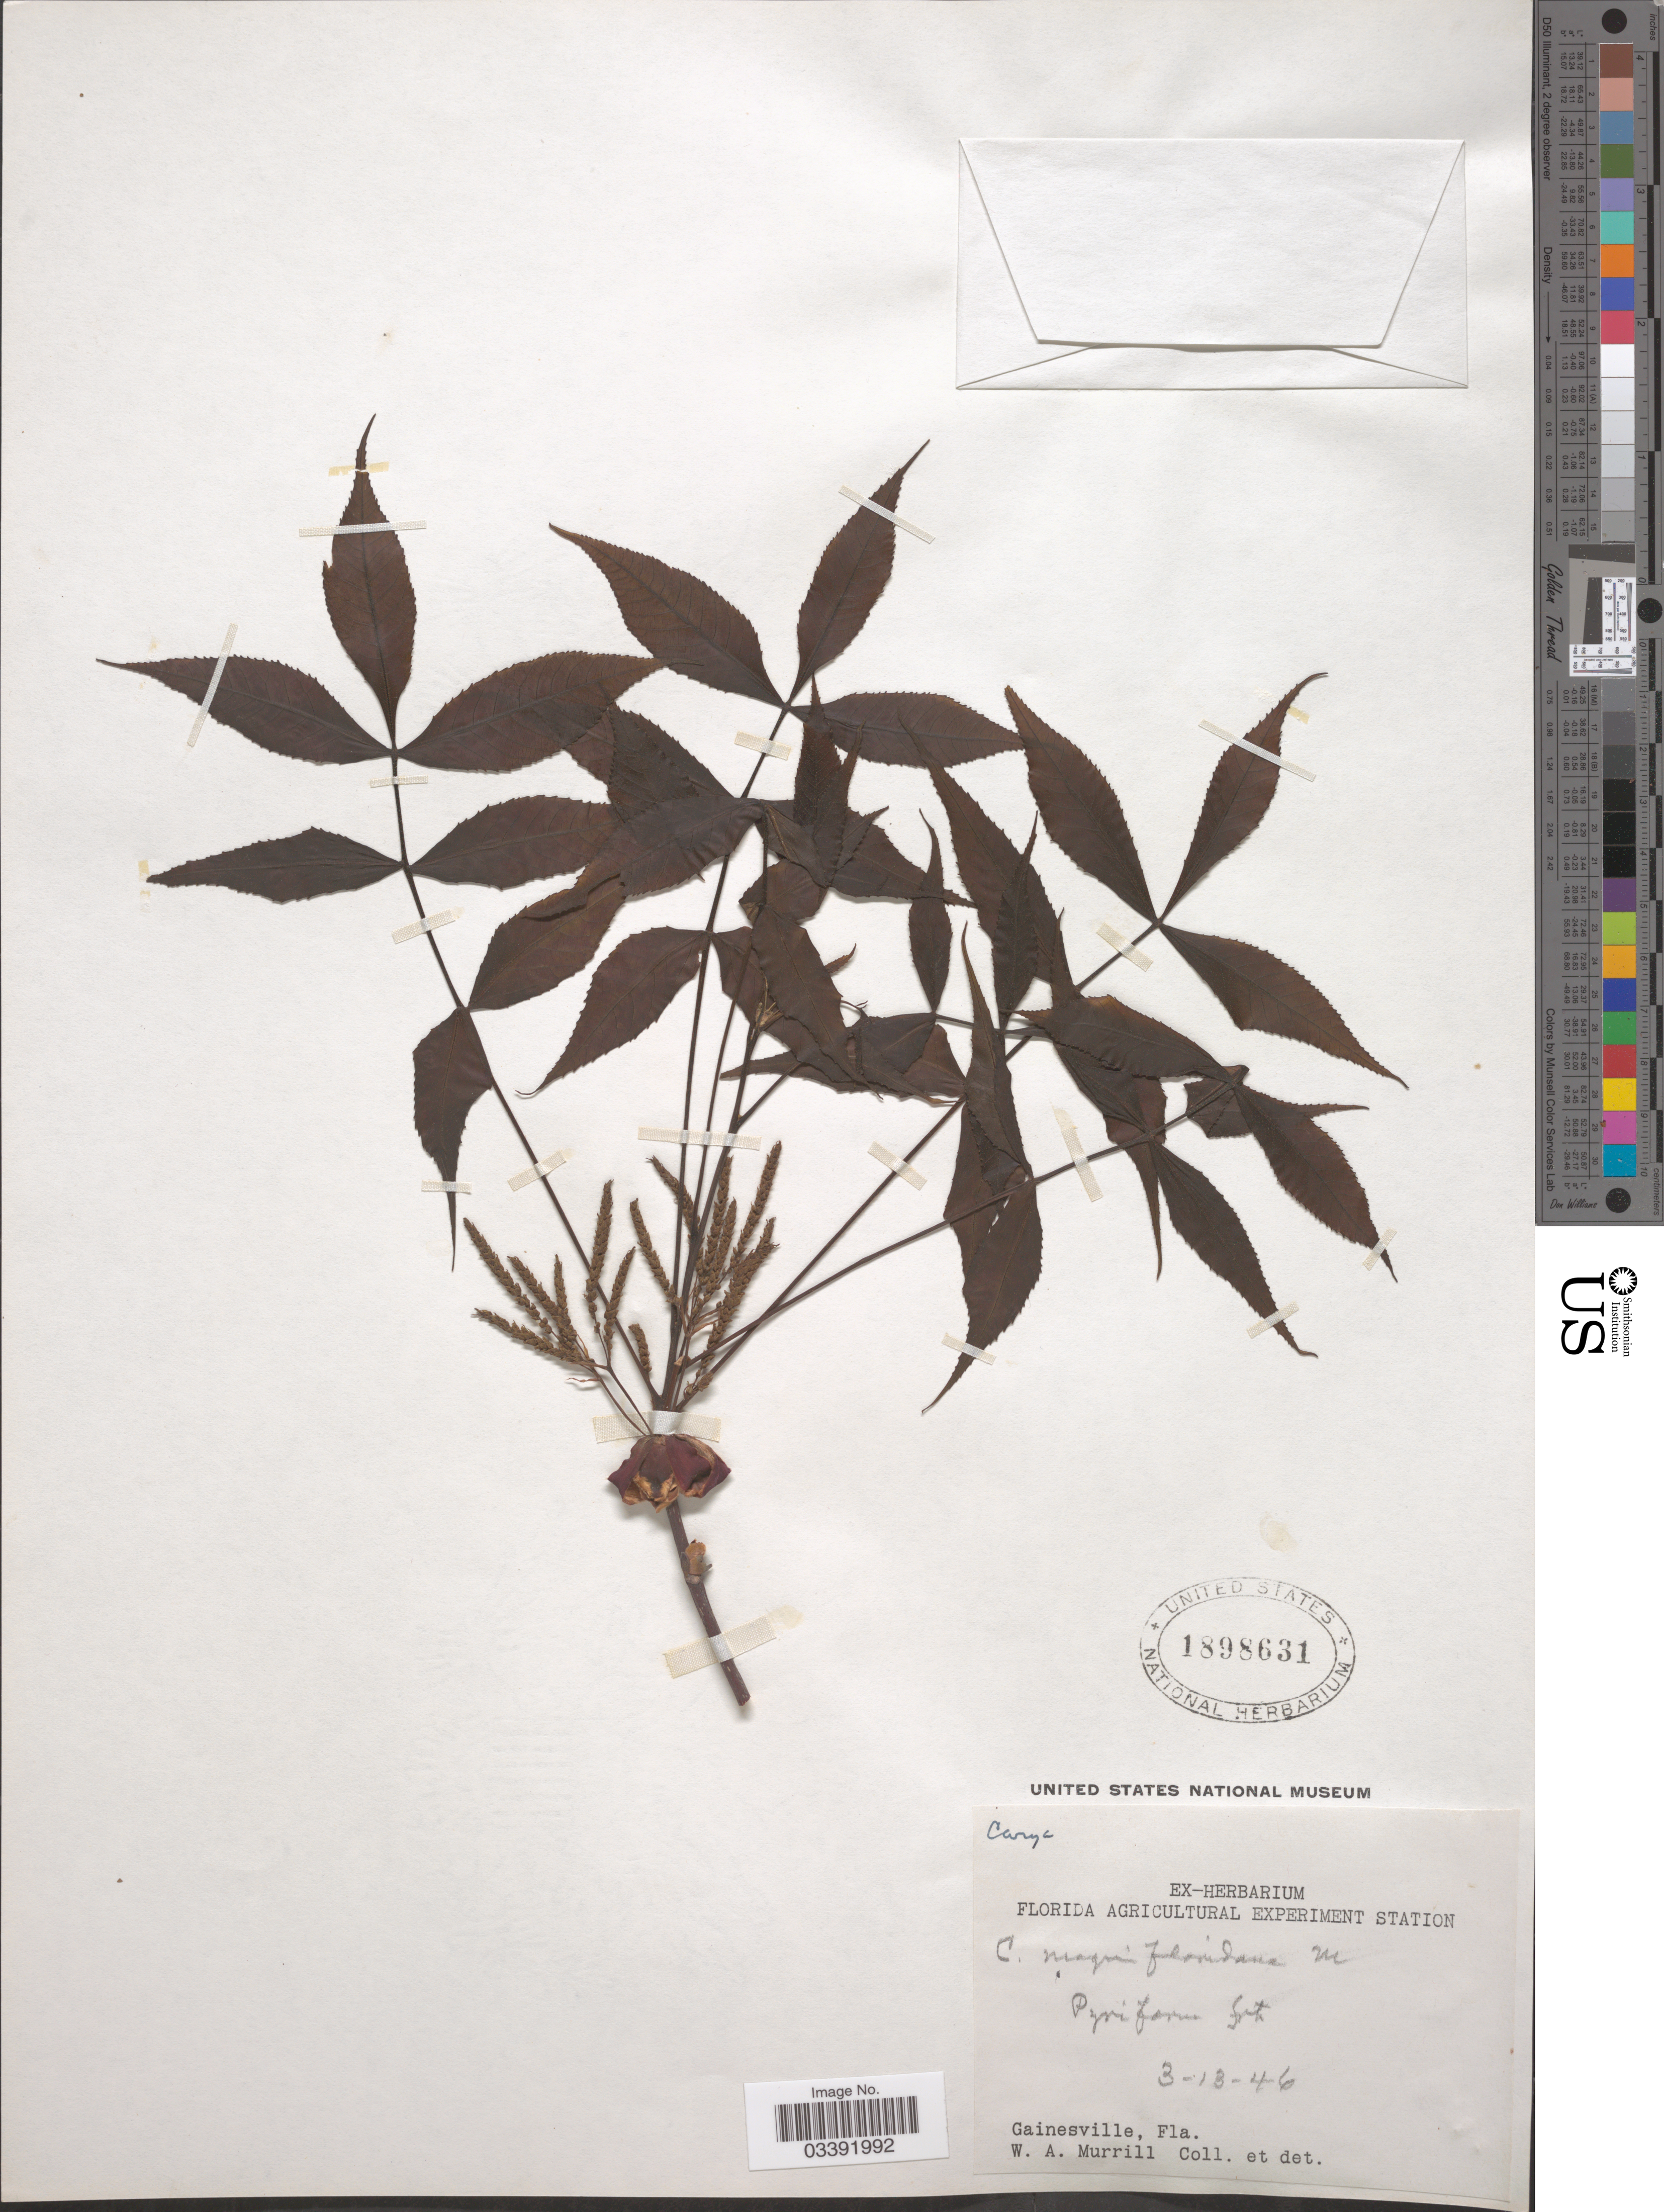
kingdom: Plantae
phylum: Tracheophyta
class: Magnoliopsida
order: Fagales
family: Juglandaceae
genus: Carya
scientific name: Carya magnifloridana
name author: Murrill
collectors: W. A. Murrill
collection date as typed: Transcribed d/m/y: 13/3/46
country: United States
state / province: Florida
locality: Gainesville.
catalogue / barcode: US 1898631